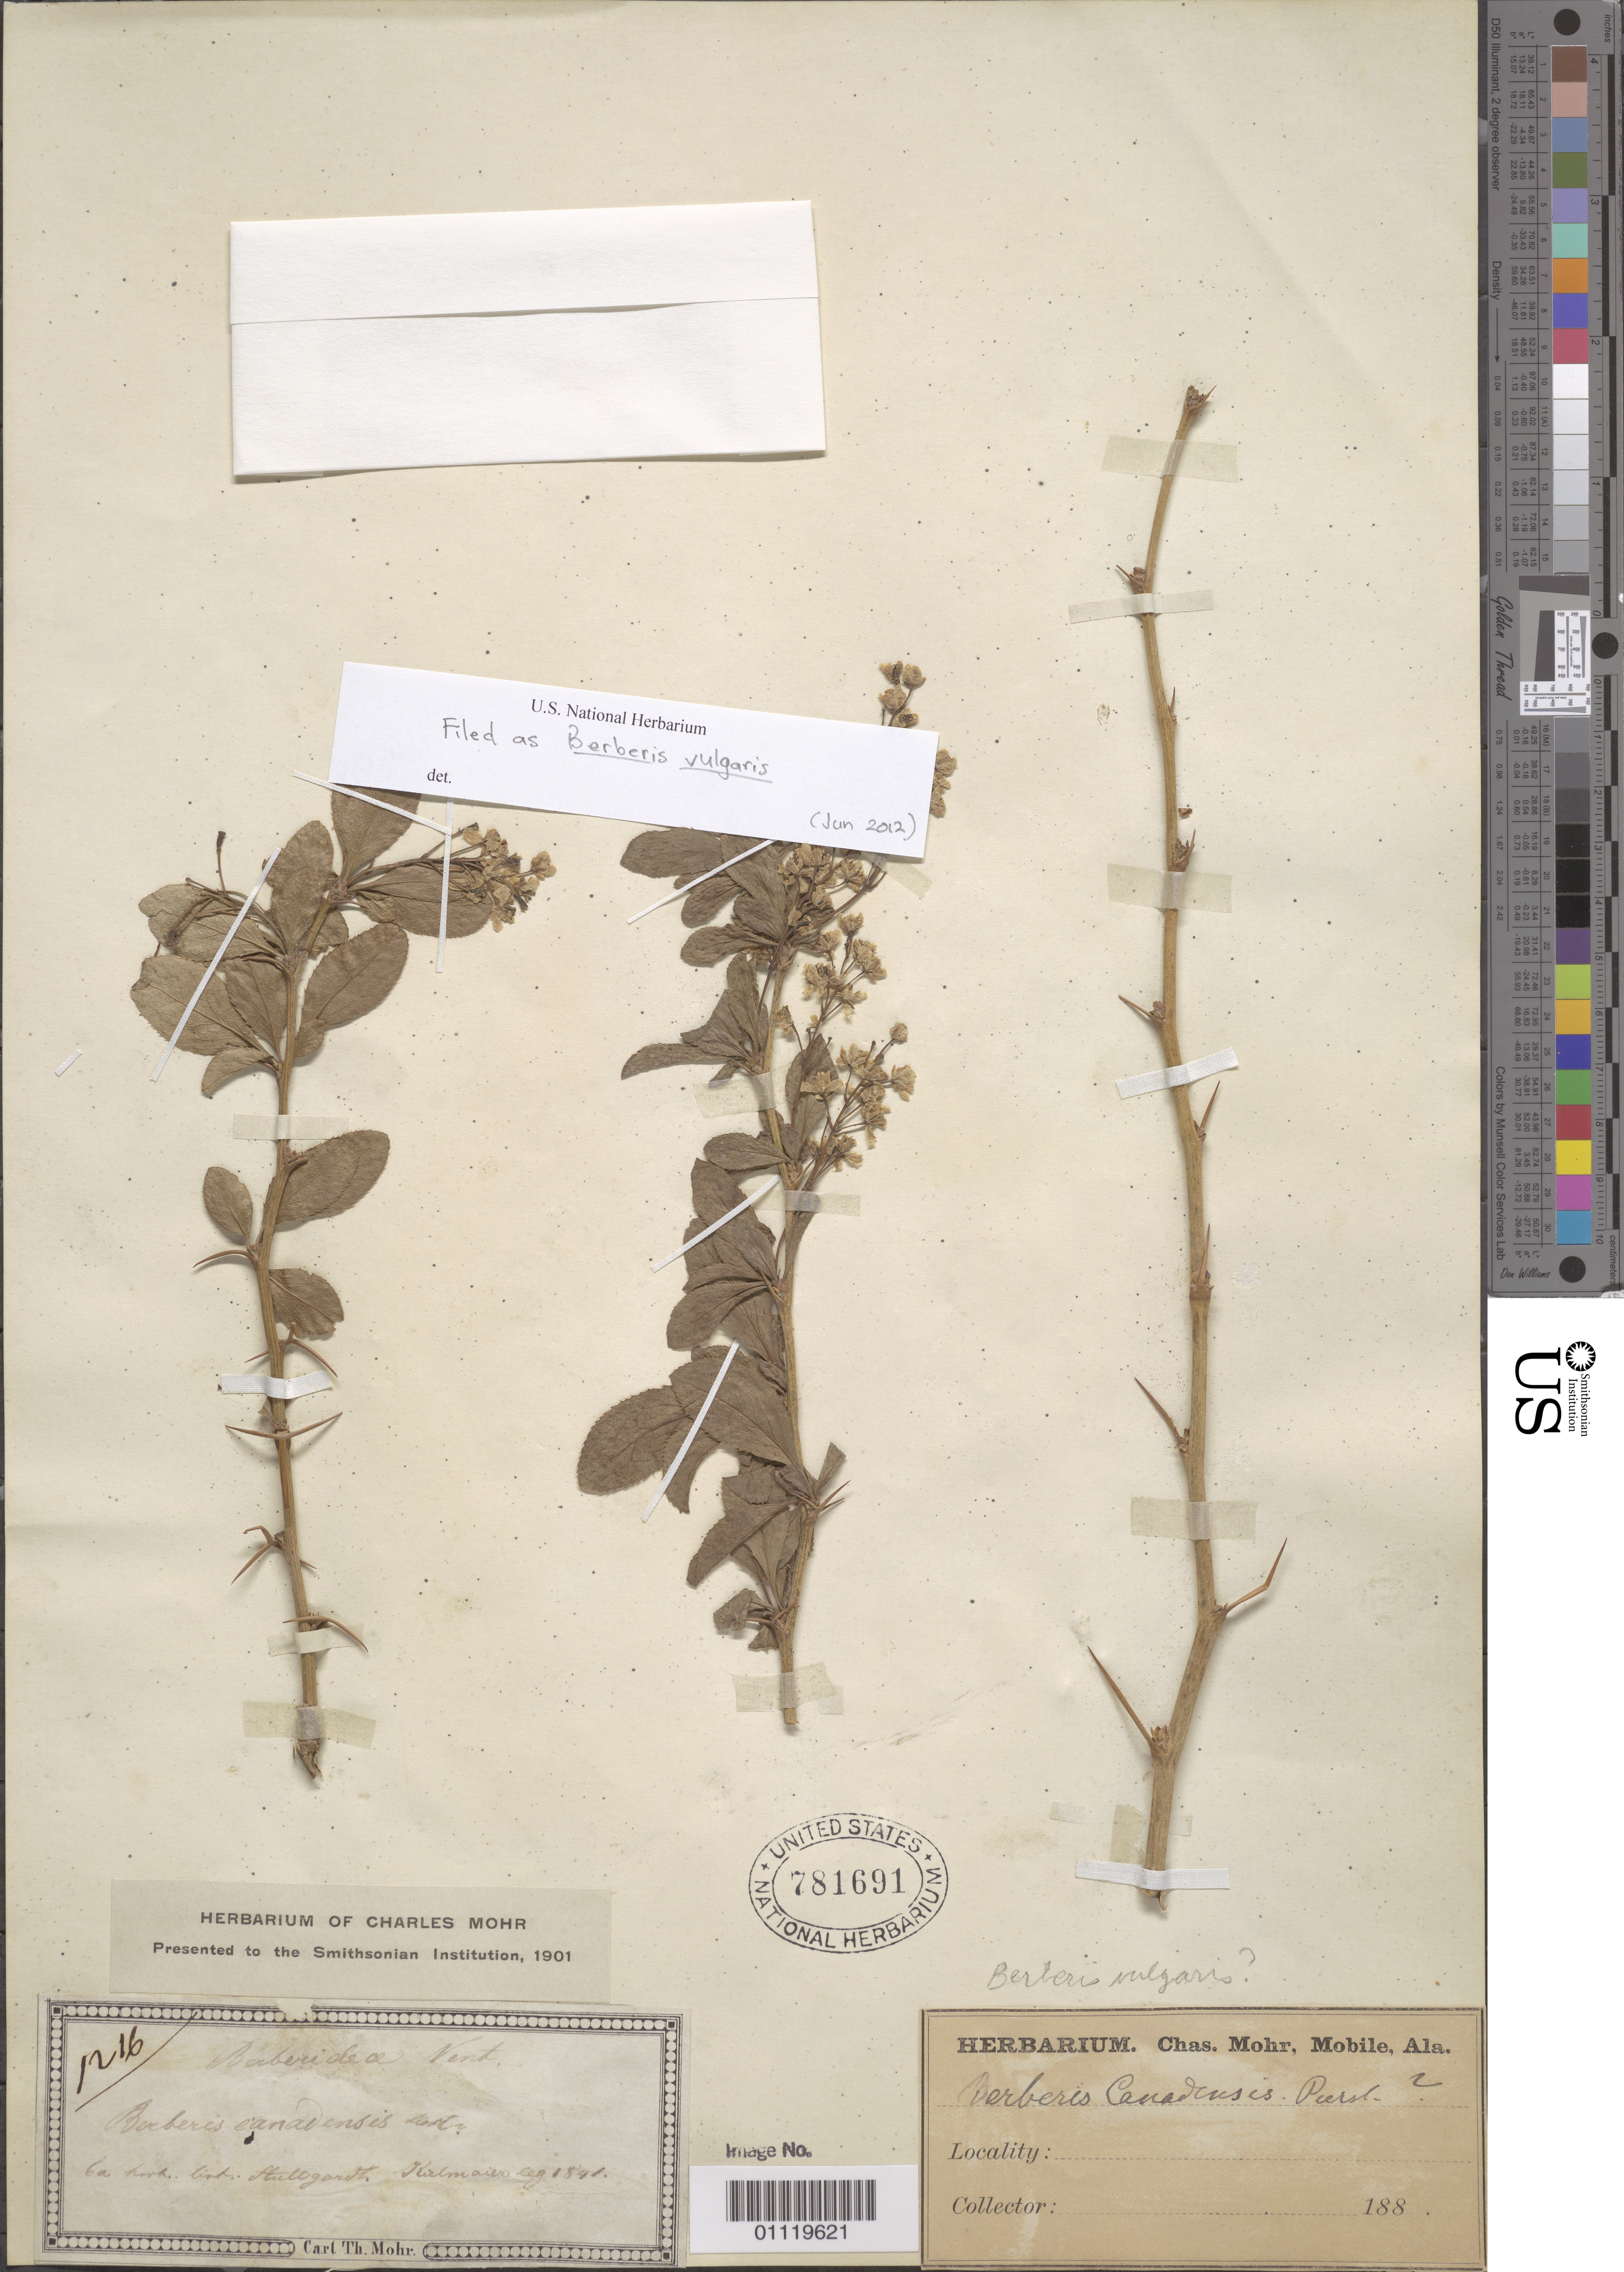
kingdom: Plantae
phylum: Tracheophyta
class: Magnoliopsida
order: Ranunculales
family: Berberidaceae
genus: Berberis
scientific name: Berberis sp.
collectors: S. Shetler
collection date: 1880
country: United States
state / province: Pennsylvania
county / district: Somerset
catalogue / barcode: US 781691